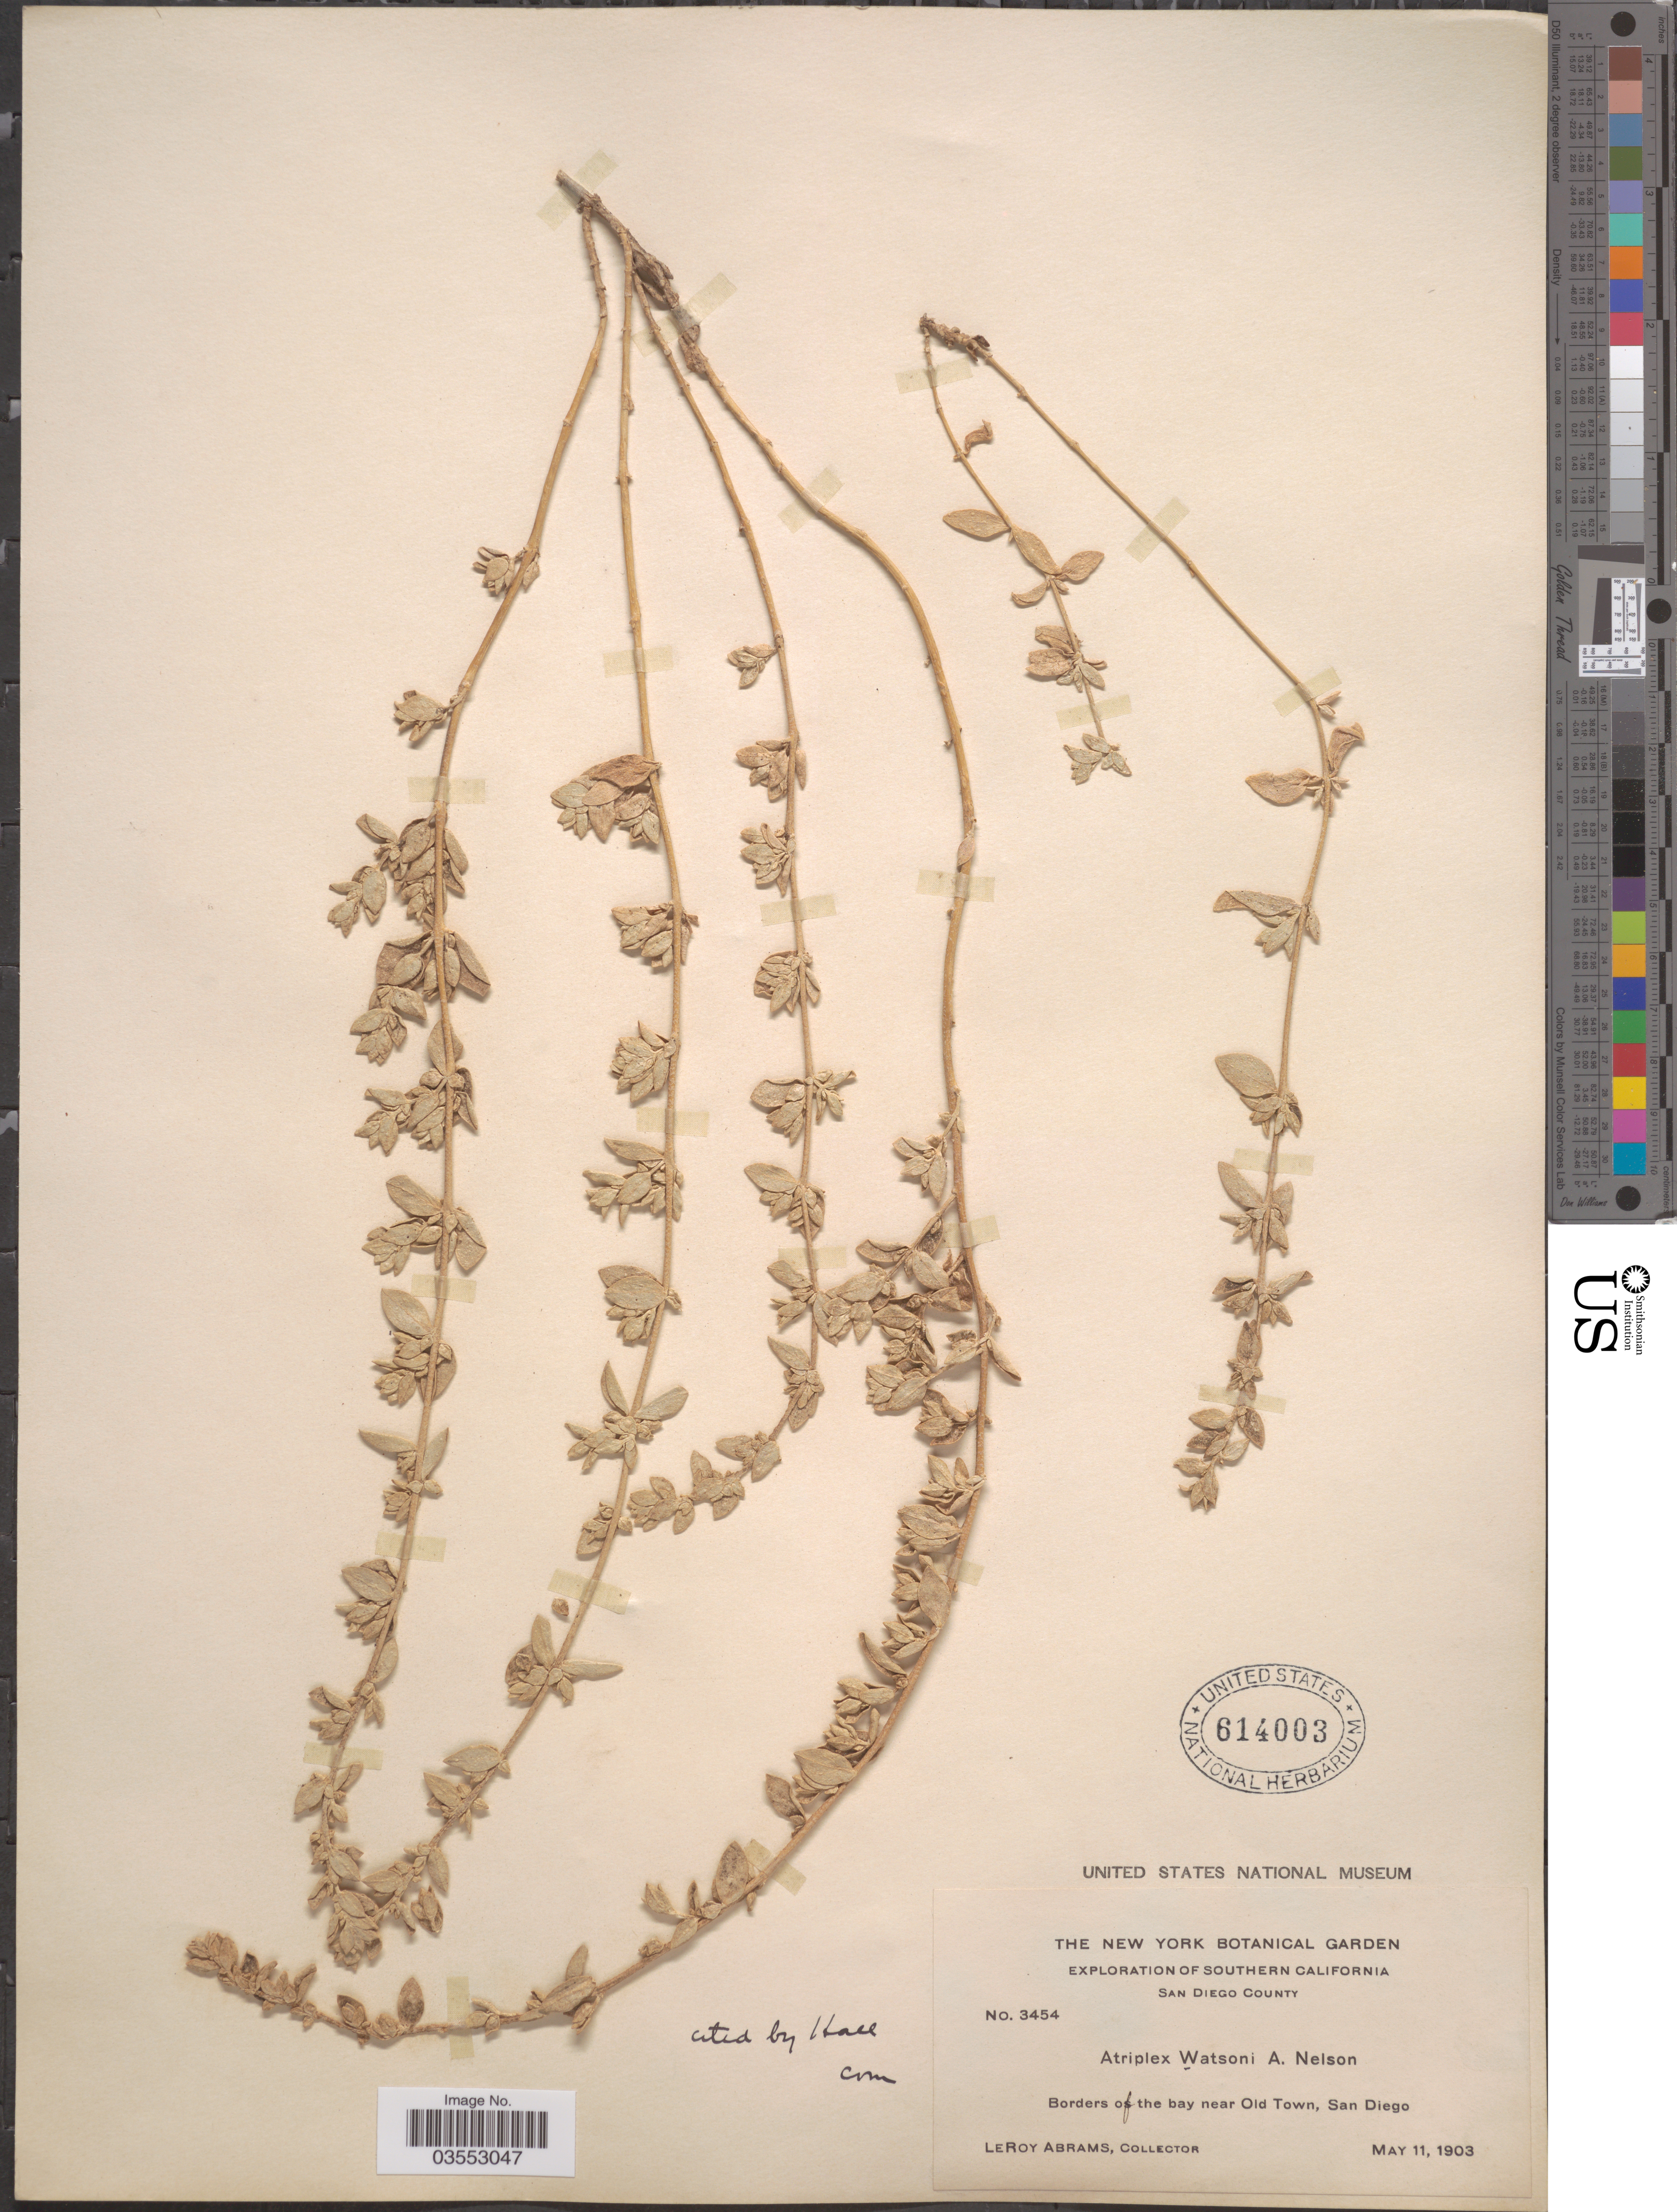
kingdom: Plantae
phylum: Tracheophyta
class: Magnoliopsida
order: Caryophyllales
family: Amaranthaceae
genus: Atriplex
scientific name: Atriplex watsonii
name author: A. Nelson ex Abrams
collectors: L. Abrams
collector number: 3454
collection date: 1903-05-11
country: United States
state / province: California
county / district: San Diego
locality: Southern California. San Diego County. Borders of the bay near Old Town, San Diego.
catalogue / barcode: US 614003